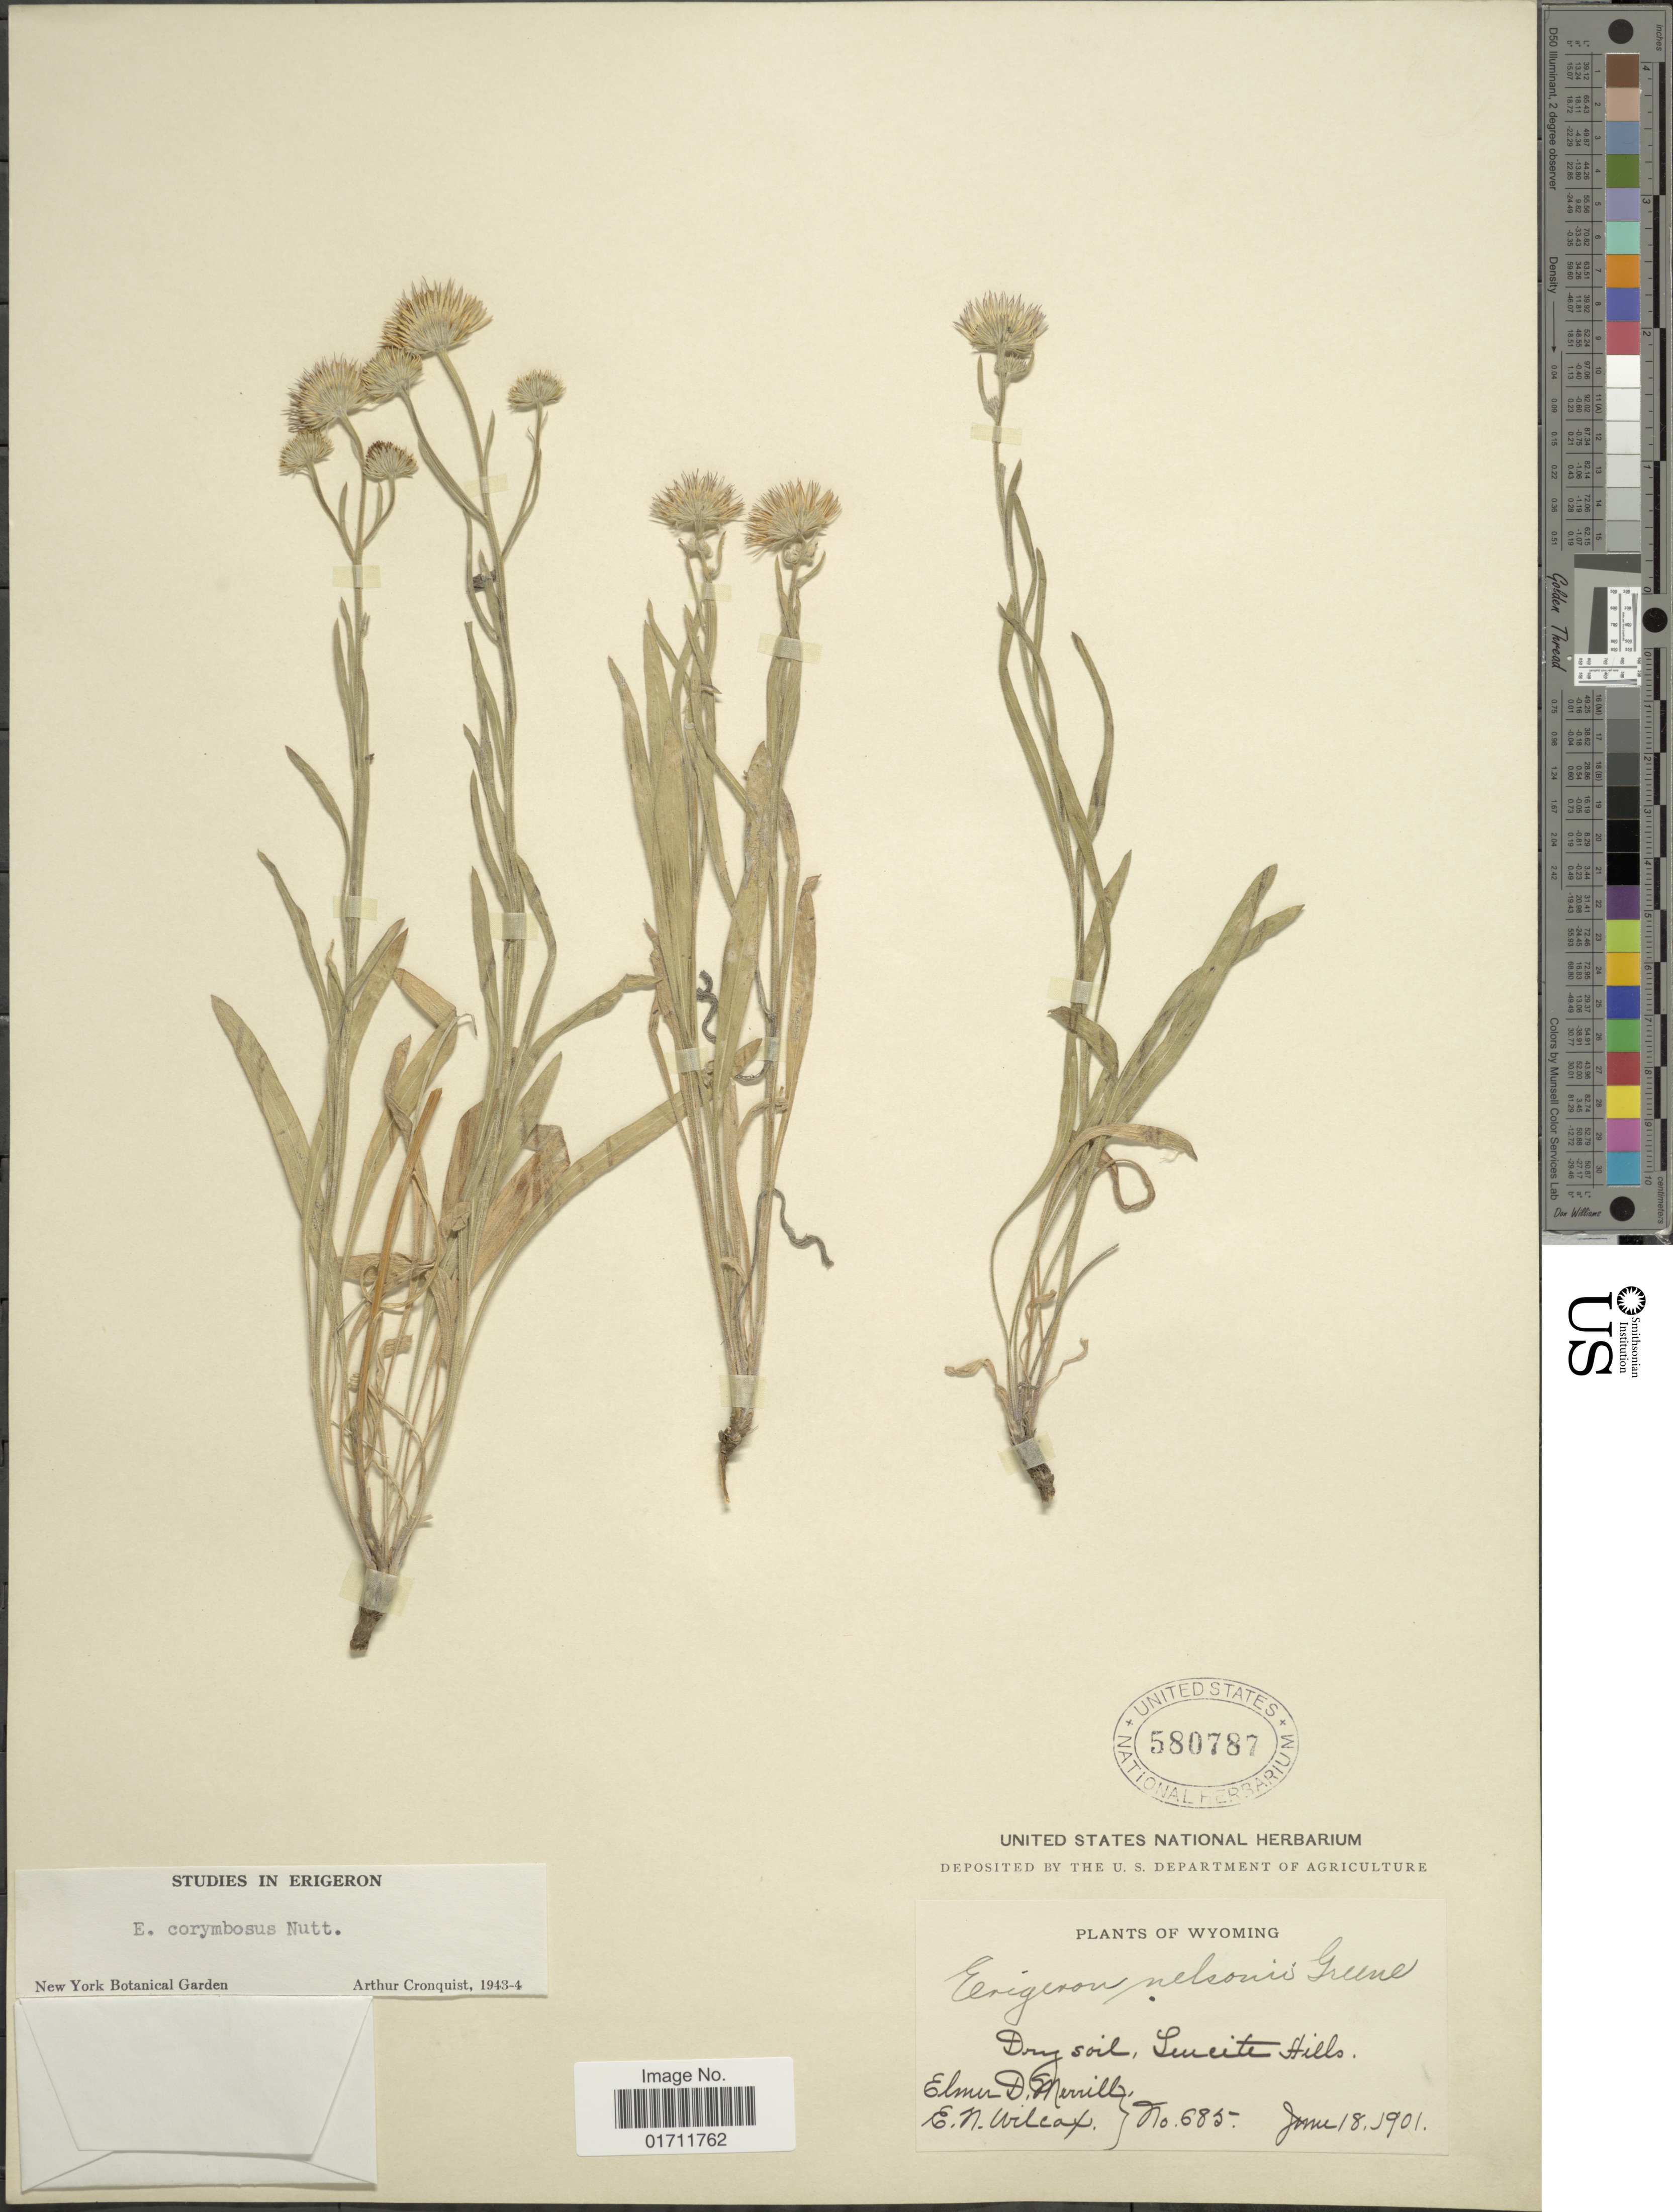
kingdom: Plantae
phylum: Tracheophyta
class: Magnoliopsida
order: Asterales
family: Asteraceae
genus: Erigeron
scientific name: Erigeron corymbosus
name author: Nutt.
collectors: E. D. Merrill & E. Wilcox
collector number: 685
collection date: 1901-06-18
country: United States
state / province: Wyoming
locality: Dry soil, Leucite Hills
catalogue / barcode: US 580787